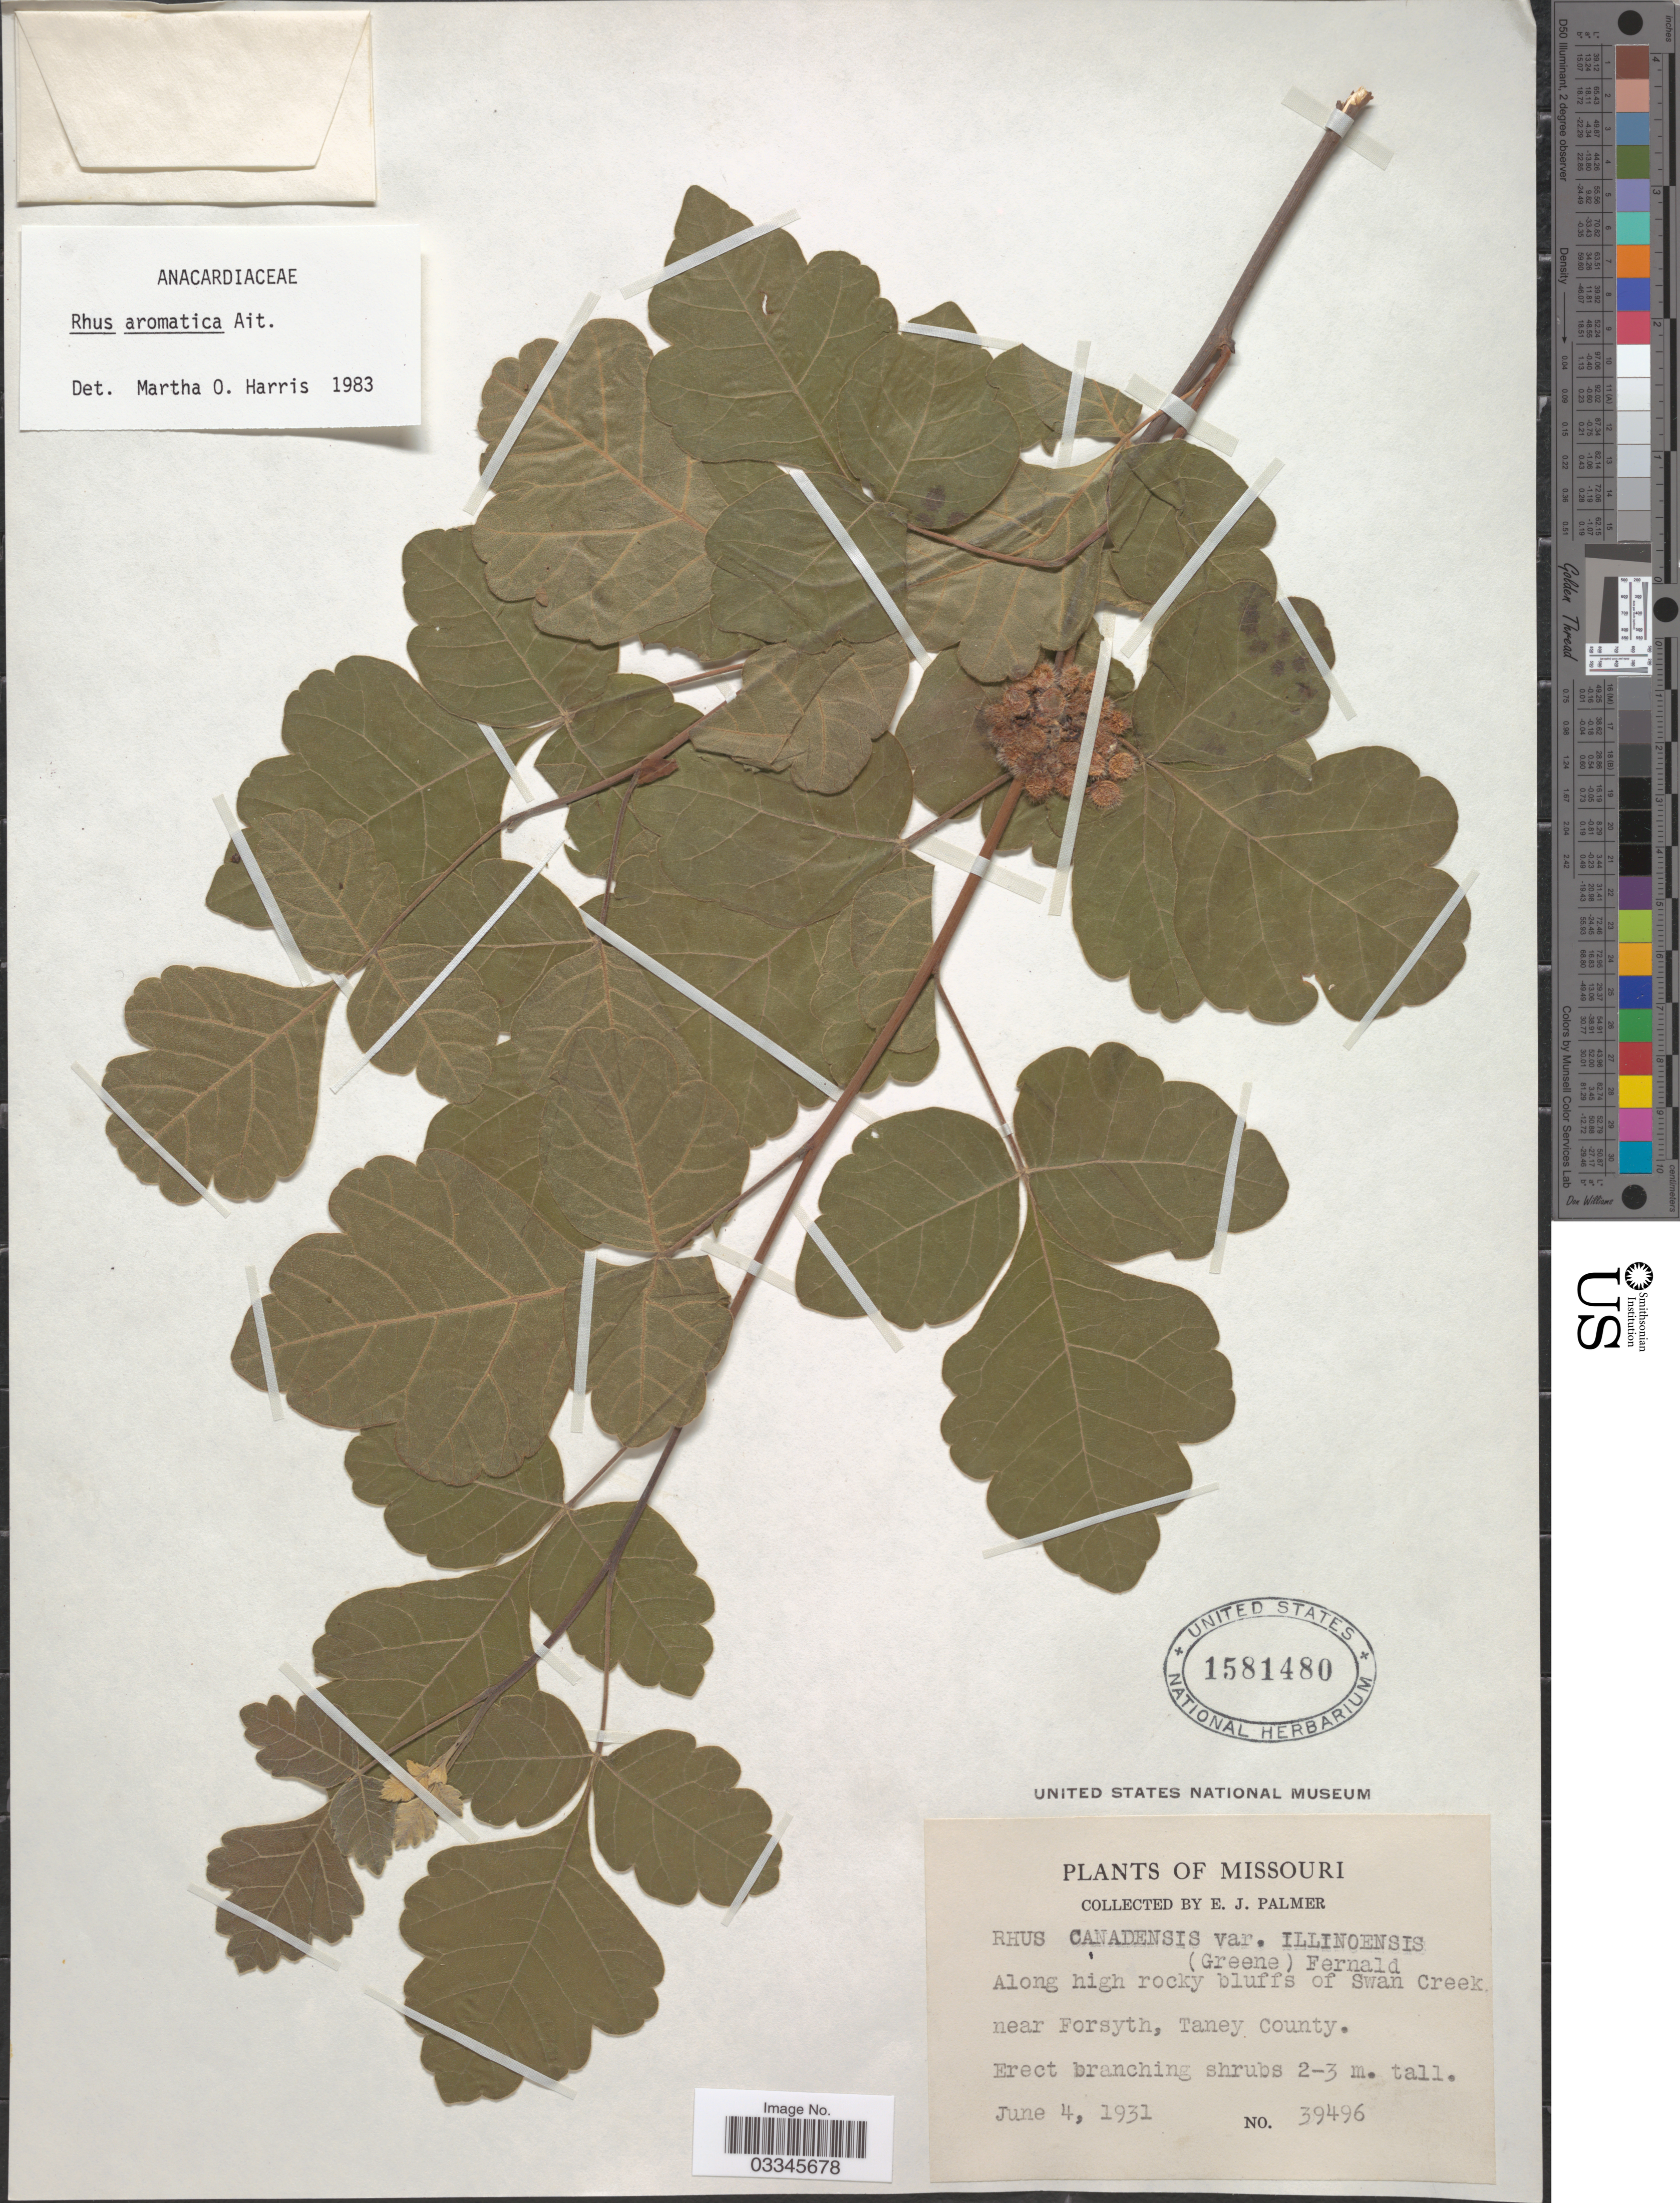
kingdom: Plantae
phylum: Tracheophyta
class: Magnoliopsida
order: Sapindales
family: Anacardiaceae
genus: Rhus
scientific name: Rhus aromatica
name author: Aiton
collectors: E. J. Palmer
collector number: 39496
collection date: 1931-06-04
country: United States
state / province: Missouri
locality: Along high rocky bluffs of Swan Creek near Forsyth, Taney County.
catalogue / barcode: US 1581480